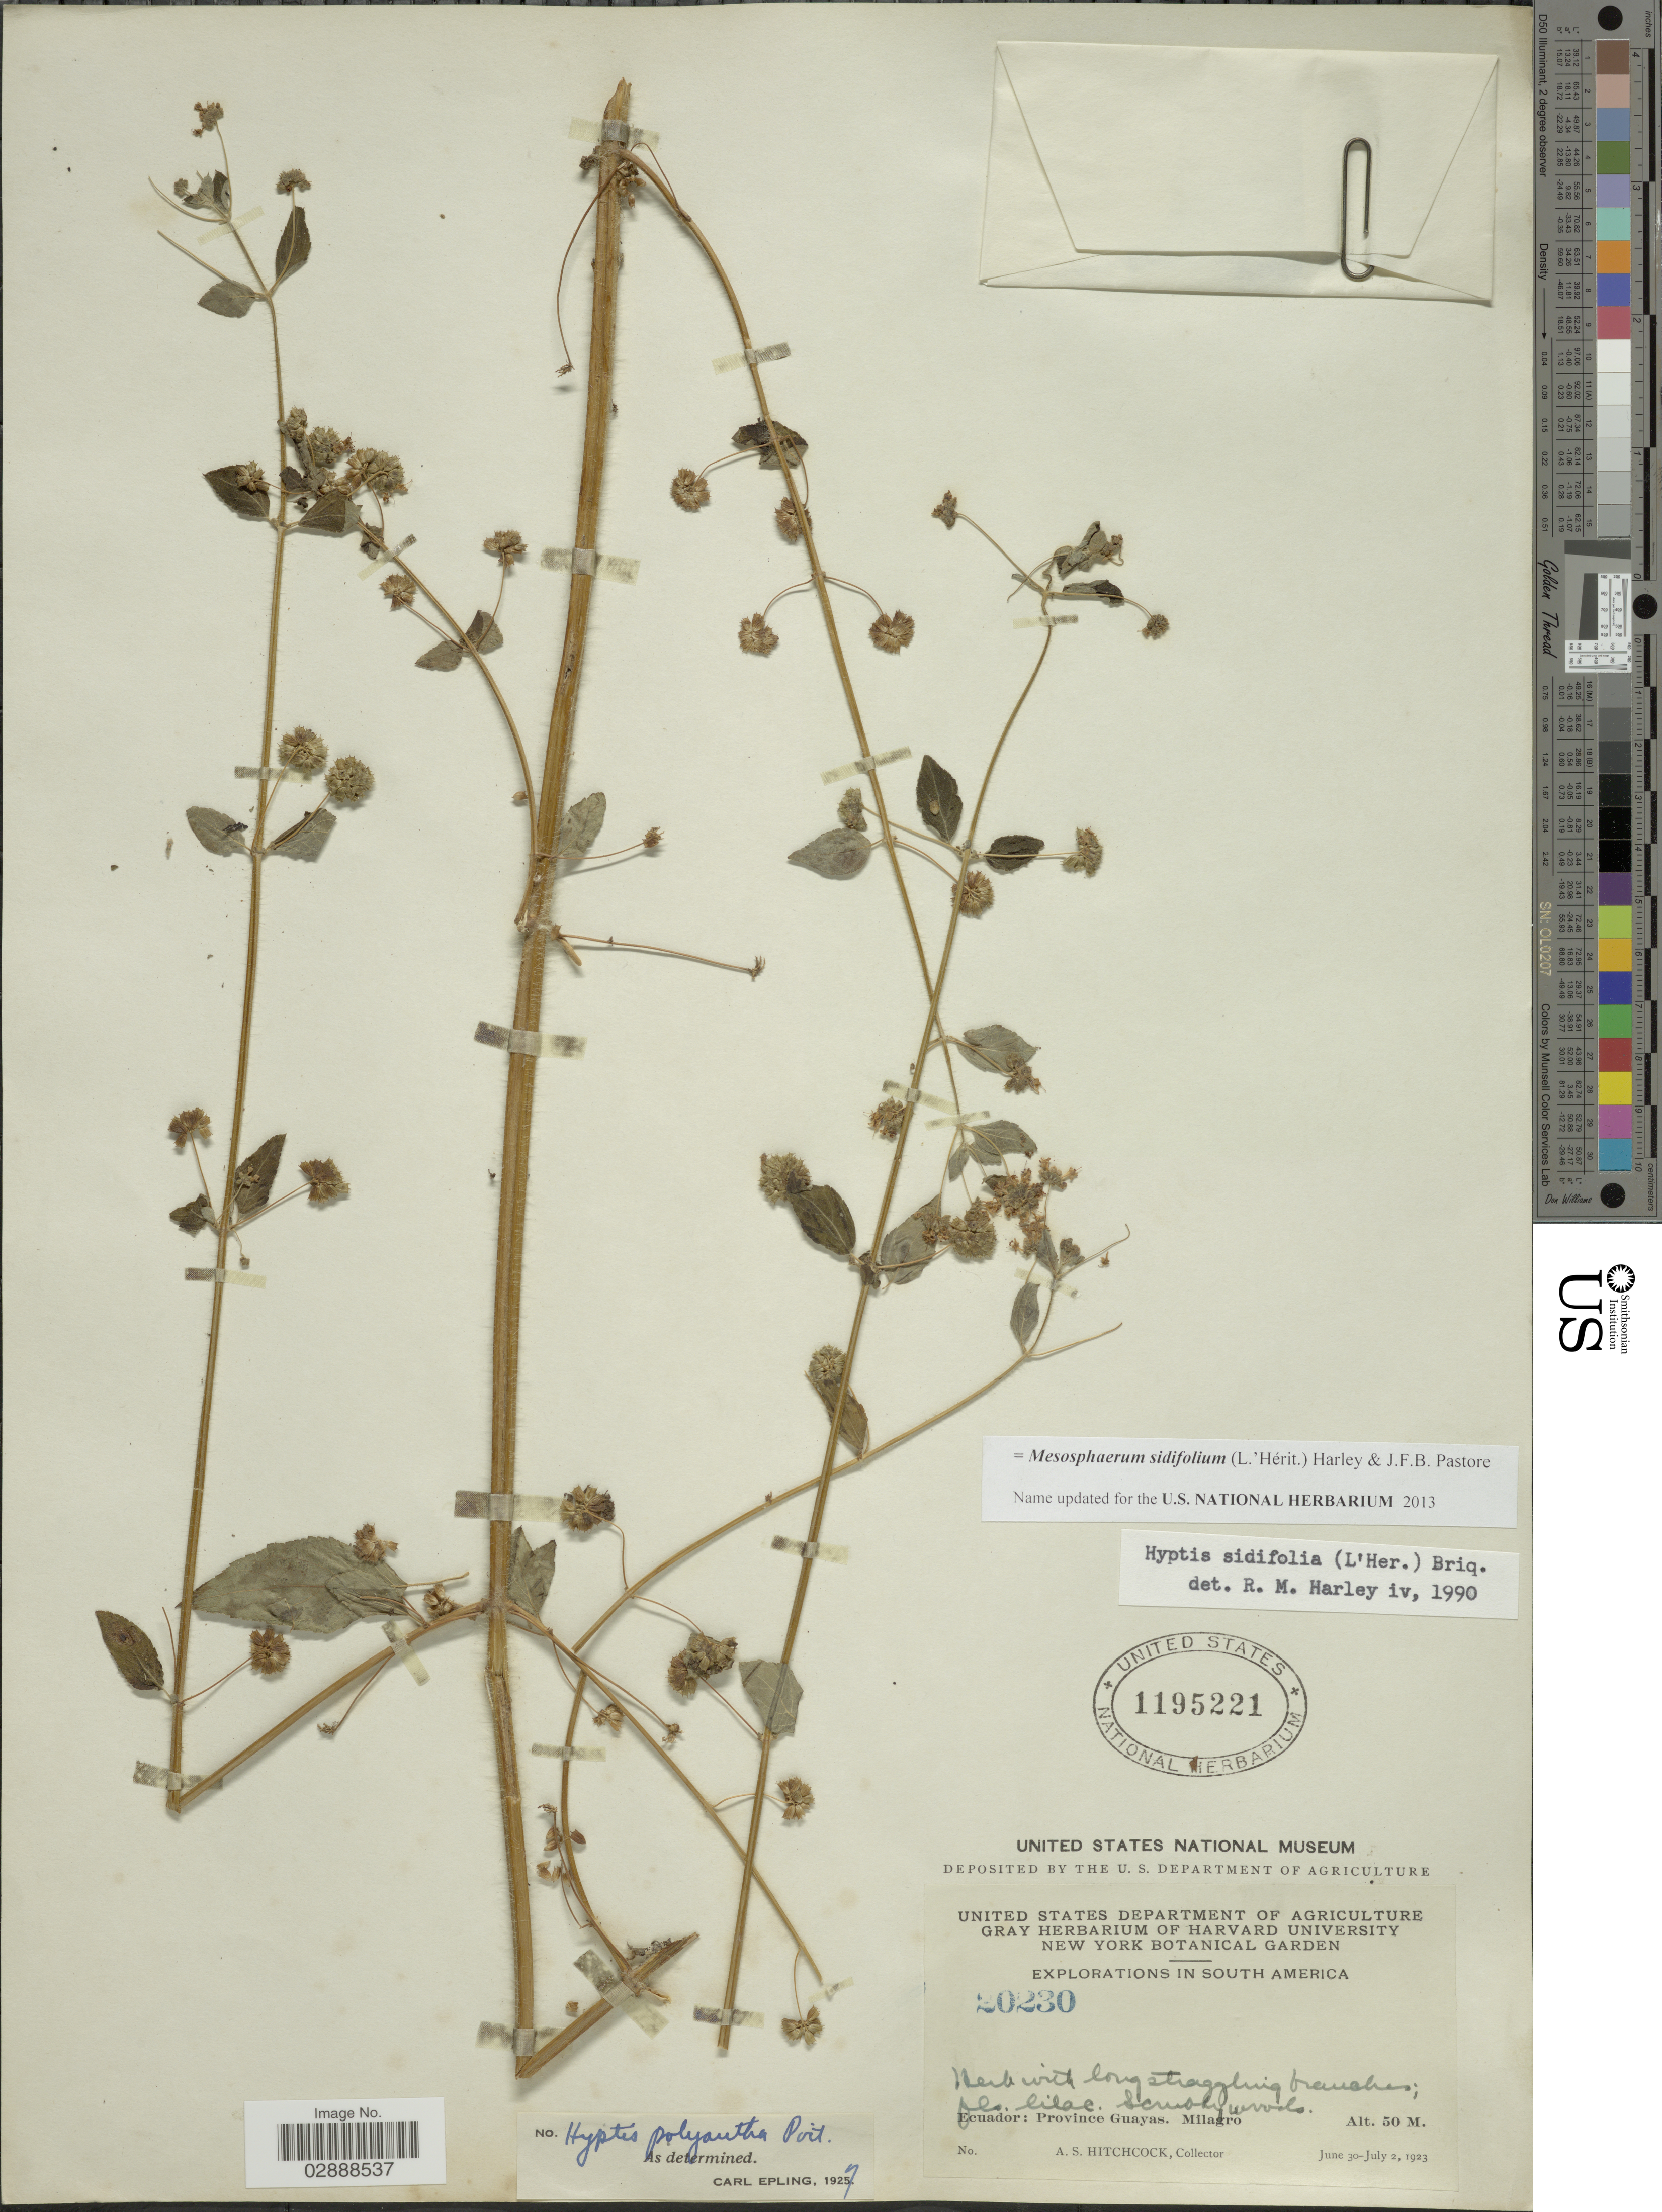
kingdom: Plantae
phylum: Tracheophyta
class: Magnoliopsida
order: Lamiales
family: Lamiaceae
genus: Mesosphaerum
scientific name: Mesosphaerum sidifolium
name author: (L'Hér.) Harley & J.F.B. Pastore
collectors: A. S. Hitchcock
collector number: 20230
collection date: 1923-06-30/1923-07-02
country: Ecuador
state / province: Guayas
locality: Milagro.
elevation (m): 50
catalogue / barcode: US 1195221